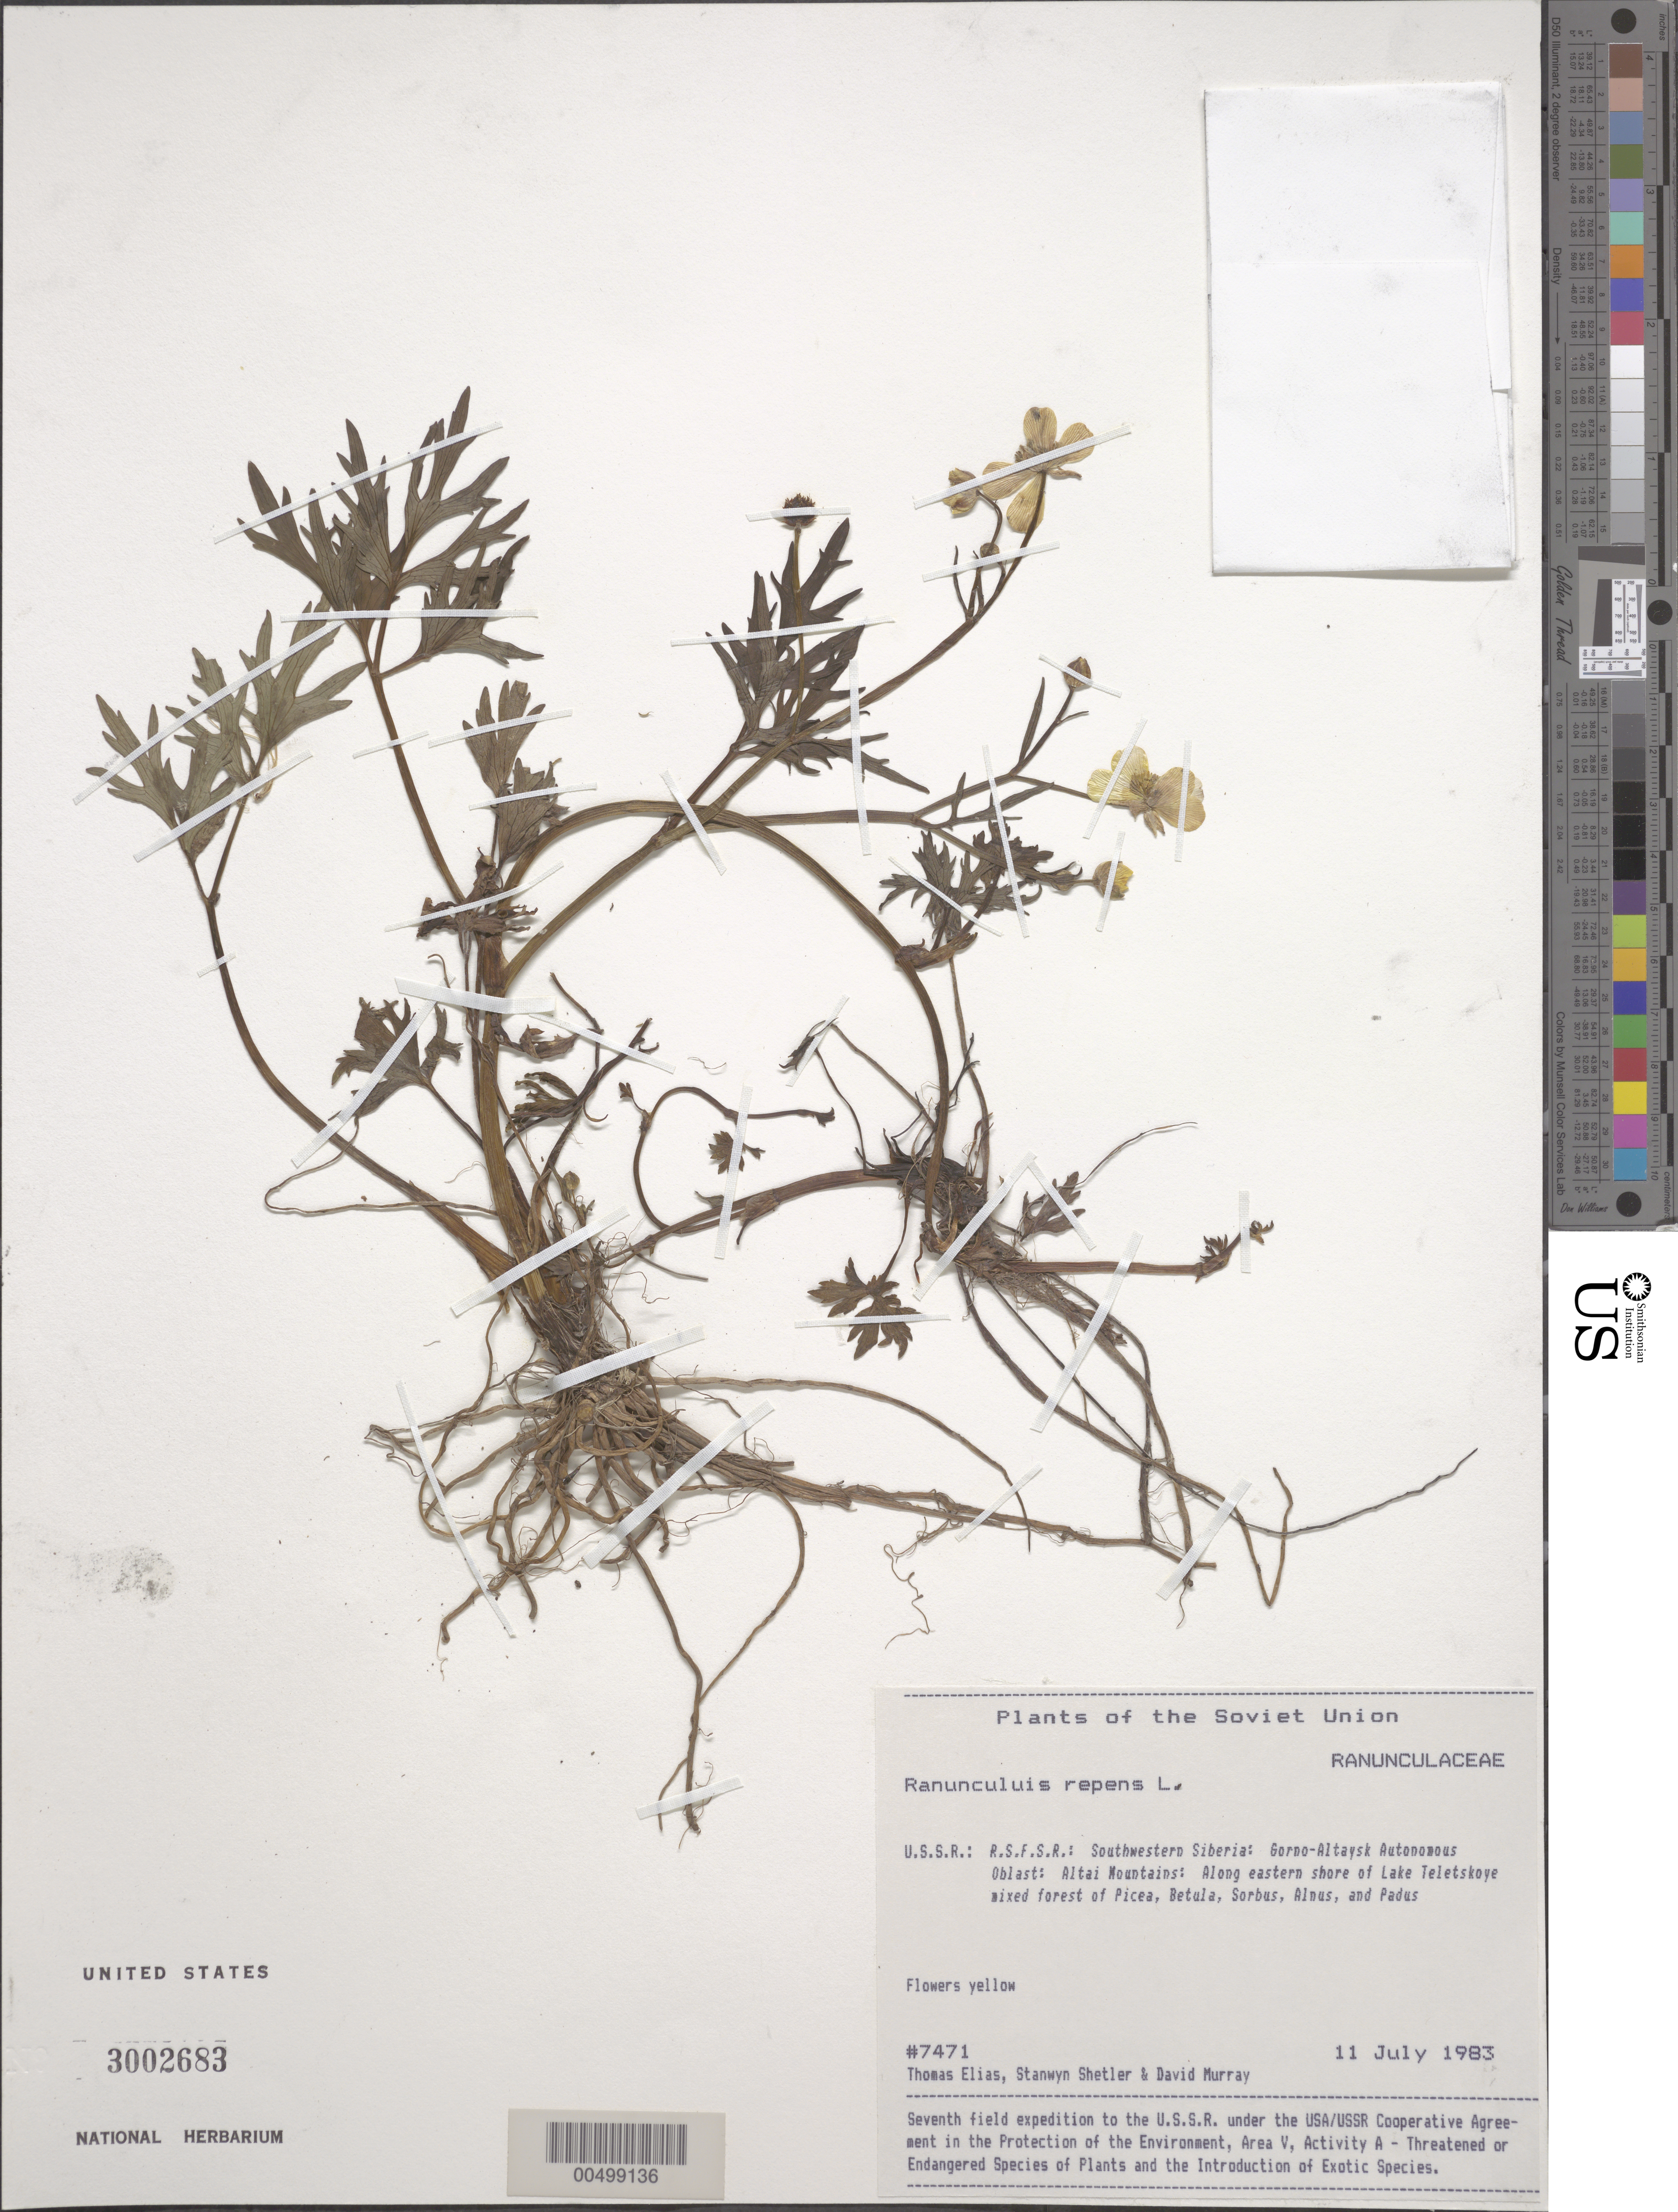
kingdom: Plantae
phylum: Tracheophyta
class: Magnoliopsida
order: Ranunculales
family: Ranunculaceae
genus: Ranunculus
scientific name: Ranunculus repens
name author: L.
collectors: T. Elias, S. Shetler & D. F. Murray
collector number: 7471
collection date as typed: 11 Jul 1983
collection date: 1983-07-11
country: Russian Federation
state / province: Altai Republic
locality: Altai Mountains, along eastern shore of Lake Teletskoye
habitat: mixed forest of Picea, Betula, Sorbus, Alnus, and Padus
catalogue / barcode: US 3002683